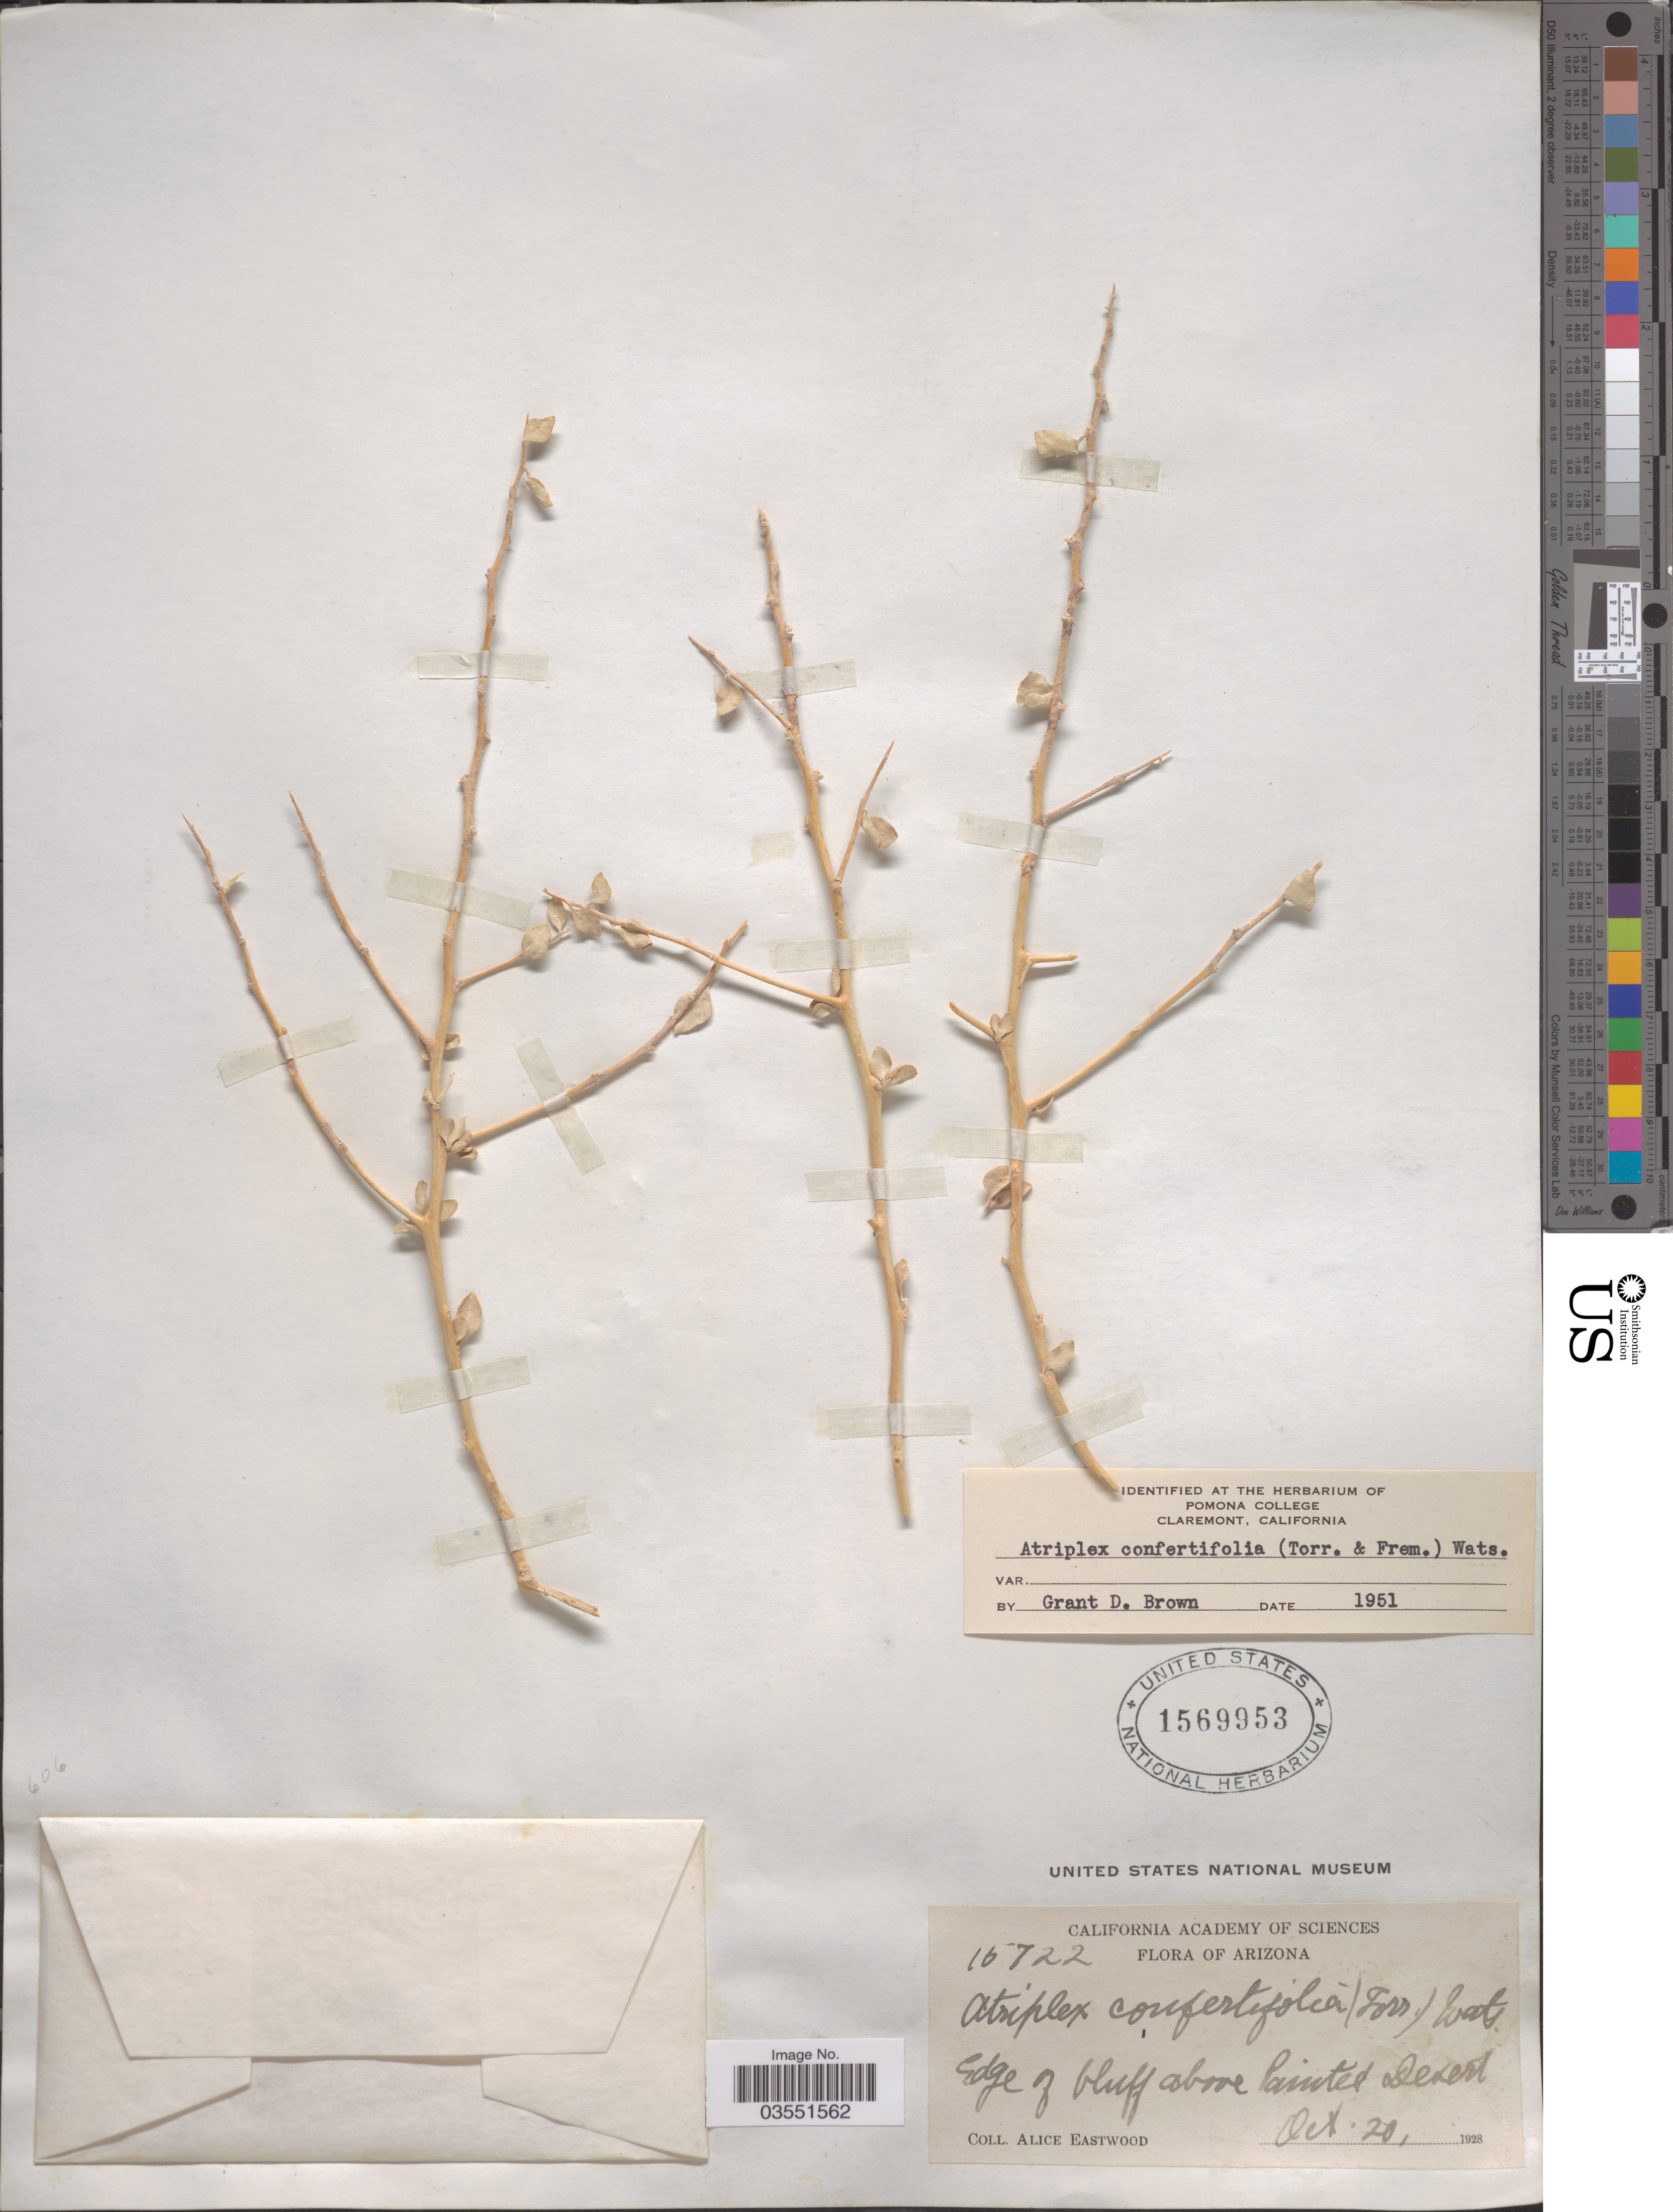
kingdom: Plantae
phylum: Tracheophyta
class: Magnoliopsida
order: Caryophyllales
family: Amaranthaceae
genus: Atriplex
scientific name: Atriplex confertifolia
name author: (Torr. & Frém.) S. Watson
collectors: A. Eastwood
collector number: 15722*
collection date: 1928-10-20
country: United States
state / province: Arizona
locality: Edge of bluff above Painted Desert.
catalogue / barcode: US 1569953